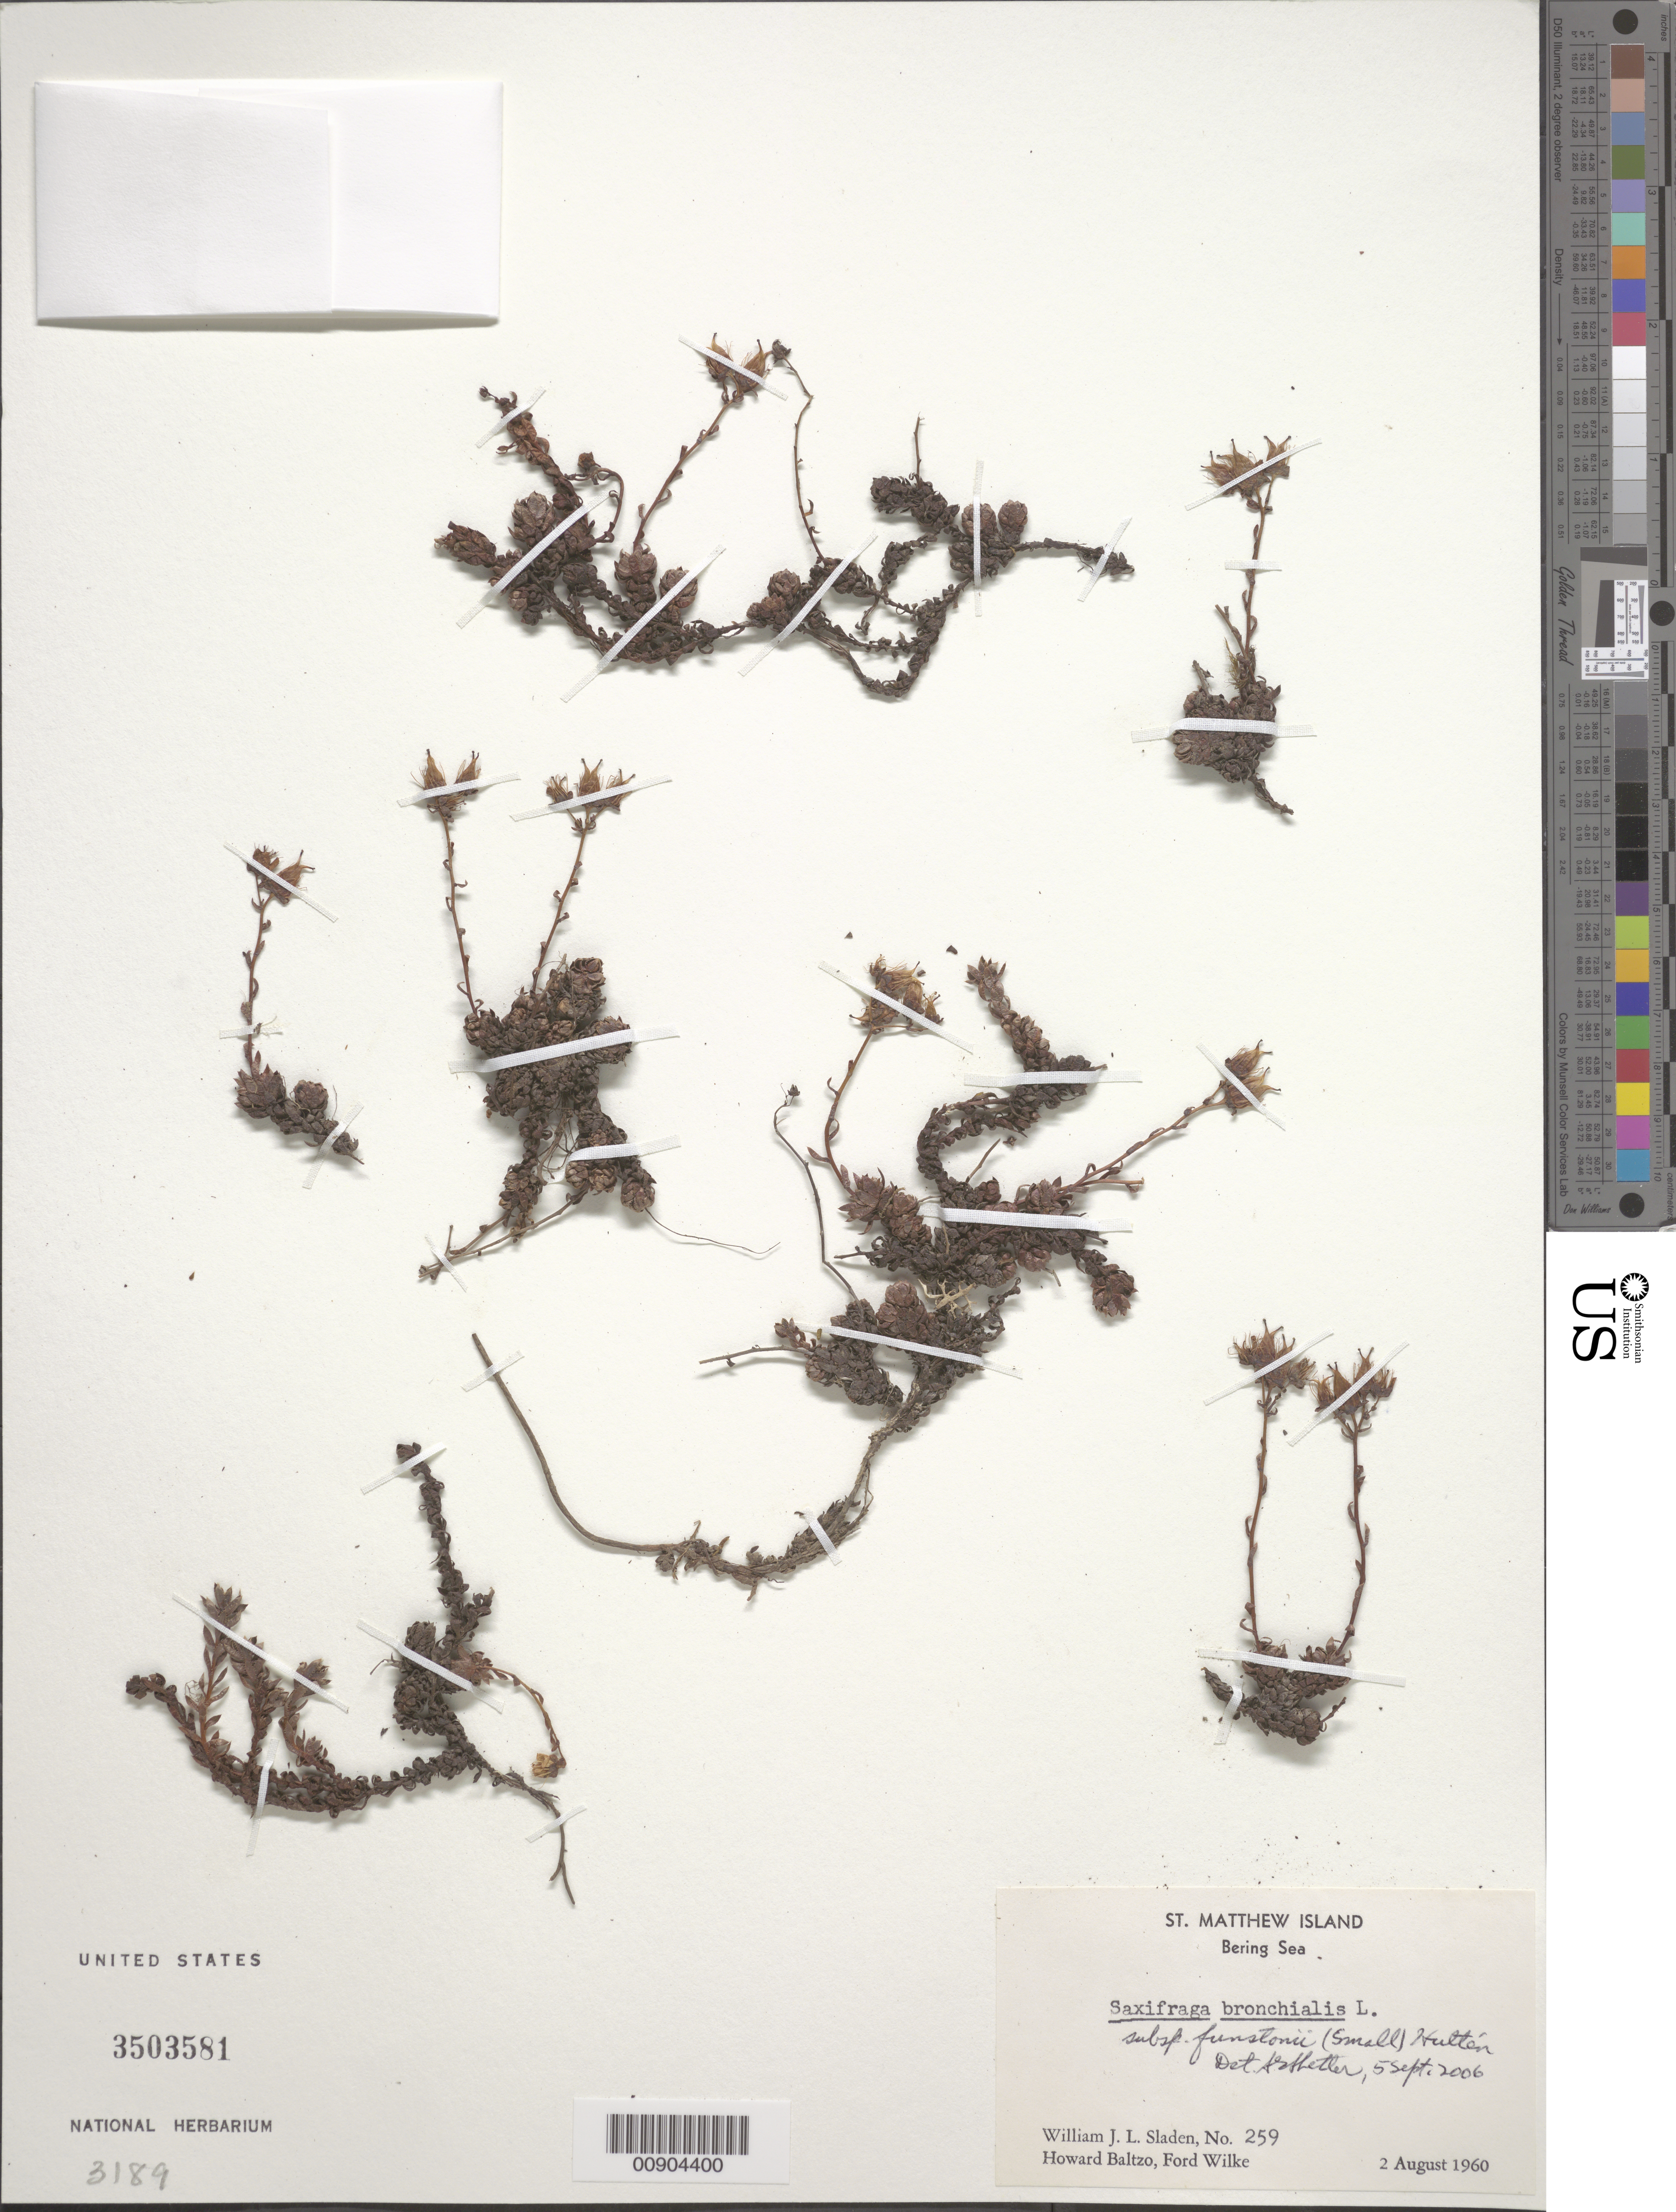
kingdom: Plantae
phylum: Tracheophyta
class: Magnoliopsida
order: Saxifragales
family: Saxifragaceae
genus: Saxifraga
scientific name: Saxifraga bronchialis subsp. funstonii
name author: (Small) Hultén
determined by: Shetler, Stanwyn G., (US), NMNH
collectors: W. Sladen, H. Baltzo & F. Wilke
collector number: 259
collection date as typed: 02 Aug 1960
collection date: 1960-08-02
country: United States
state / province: Alaska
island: St. Matthew Island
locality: St. Matthew Island, Bering Sea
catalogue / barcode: US 3503581